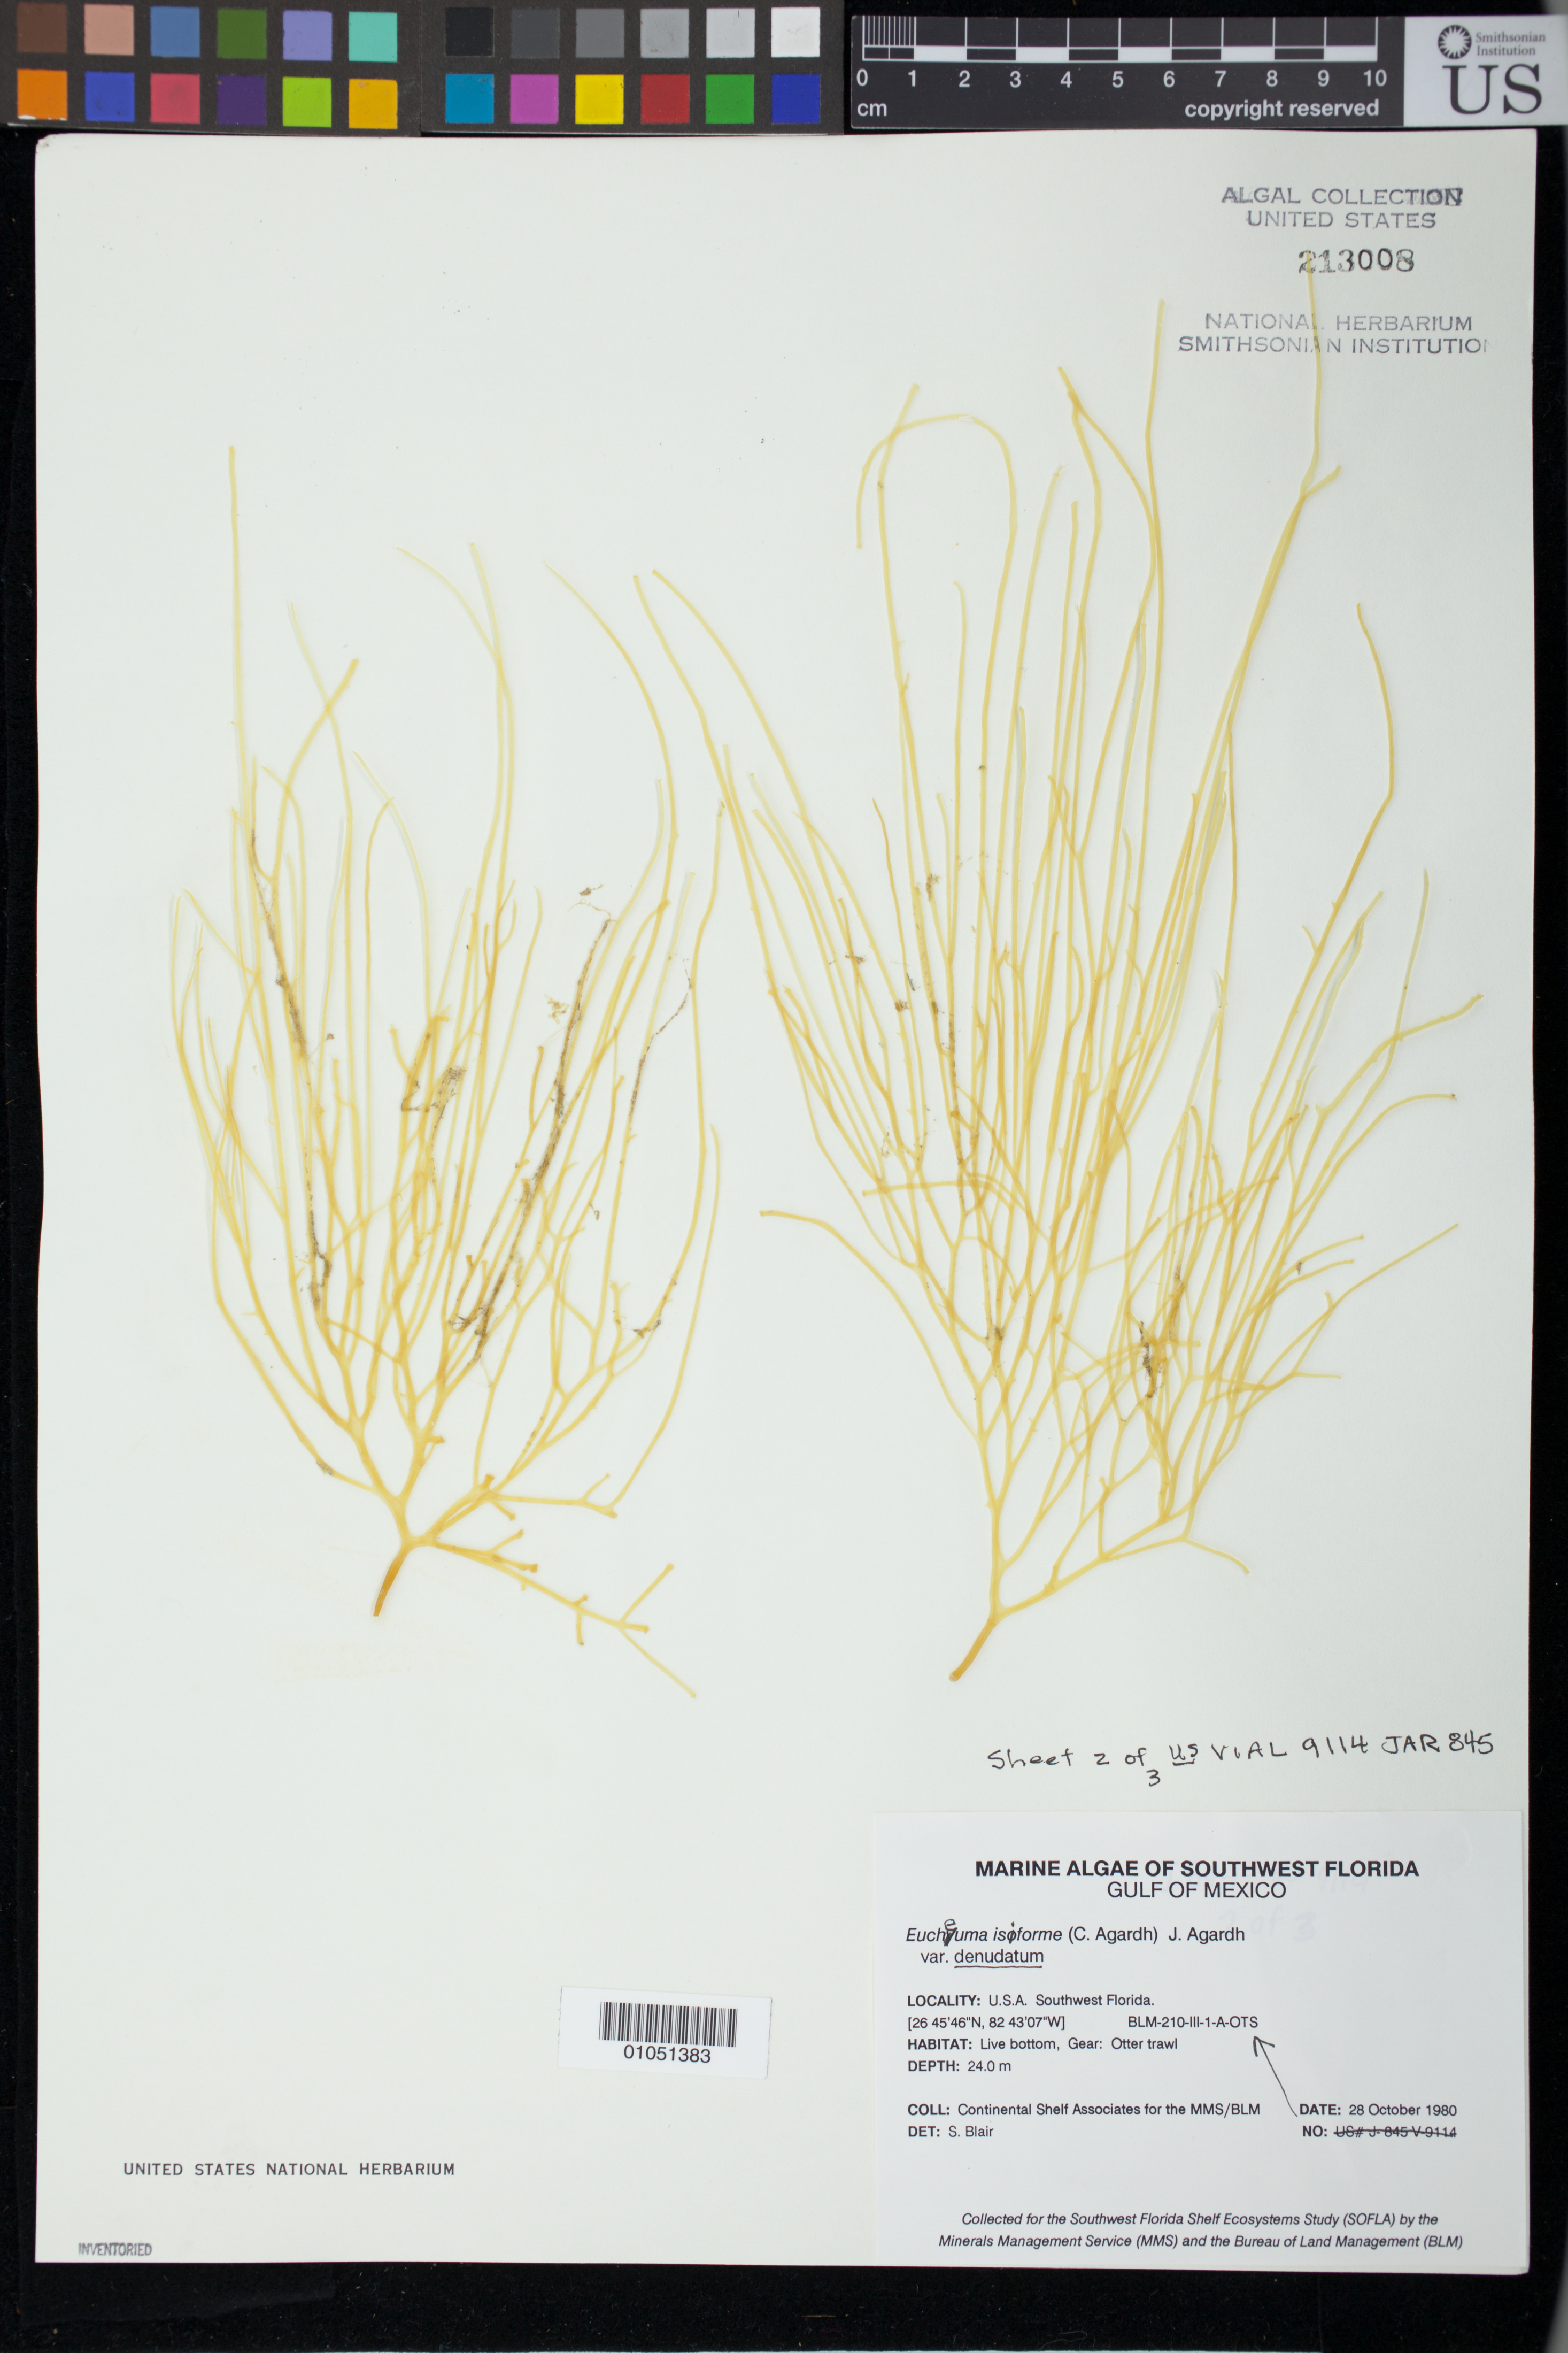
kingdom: Plantae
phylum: Rhodophyta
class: Florideophyceae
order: Gigartinales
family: Solieriaceae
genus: Eucheumatopsis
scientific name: Eucheumatopsis isiformis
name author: (C. Agardh) M.L. Núñez-Resendiz et al.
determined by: Algae name updating Project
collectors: Continental Shelf Associates Inc.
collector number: BLM-210-III-1-A-OTS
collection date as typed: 28 Oct 1980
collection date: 1980-10-28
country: United States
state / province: Florida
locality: Gulf of Mexico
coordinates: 26 45'46"N, 82 43'07"W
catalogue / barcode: US 213008